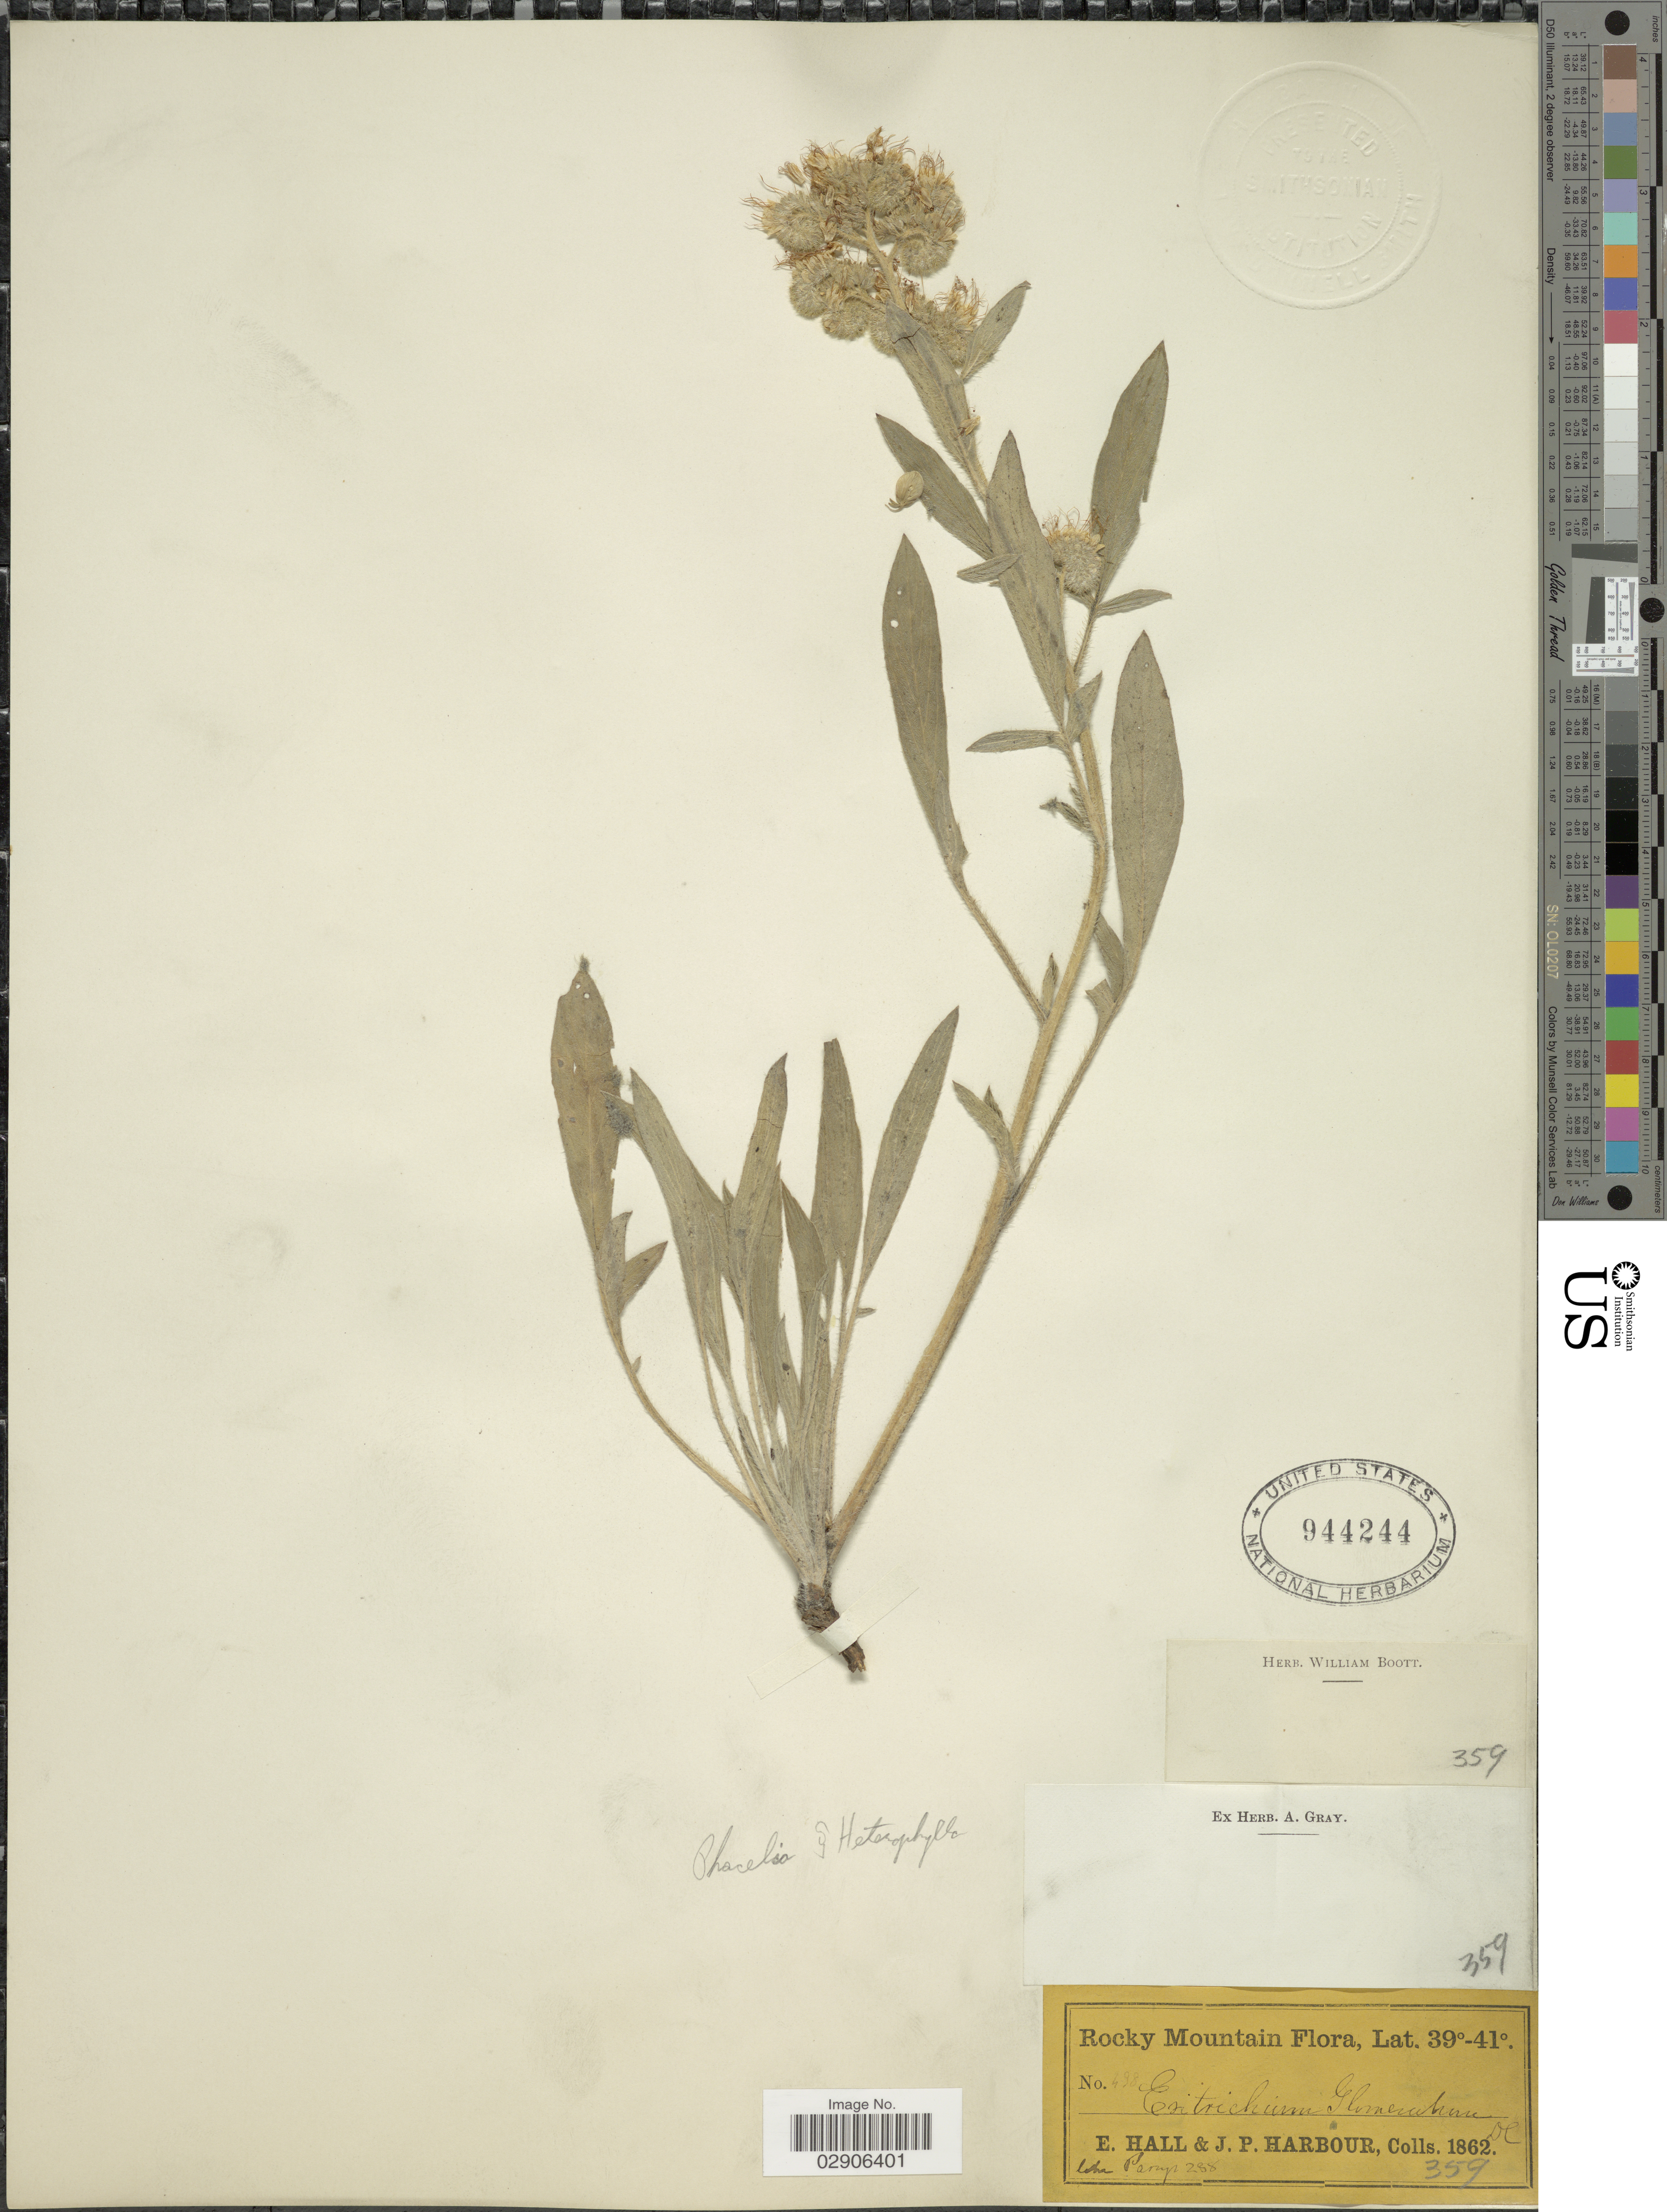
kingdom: Plantae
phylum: Tracheophyta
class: Magnoliopsida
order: Boraginales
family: Boraginaceae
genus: Cryptantha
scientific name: Cryptantha glomerata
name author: (G. Don) Lehm.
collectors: E. Hall & J. Harbour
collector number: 359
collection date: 1862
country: United States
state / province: Colorado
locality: Rocky Mtns.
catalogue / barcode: US 944244